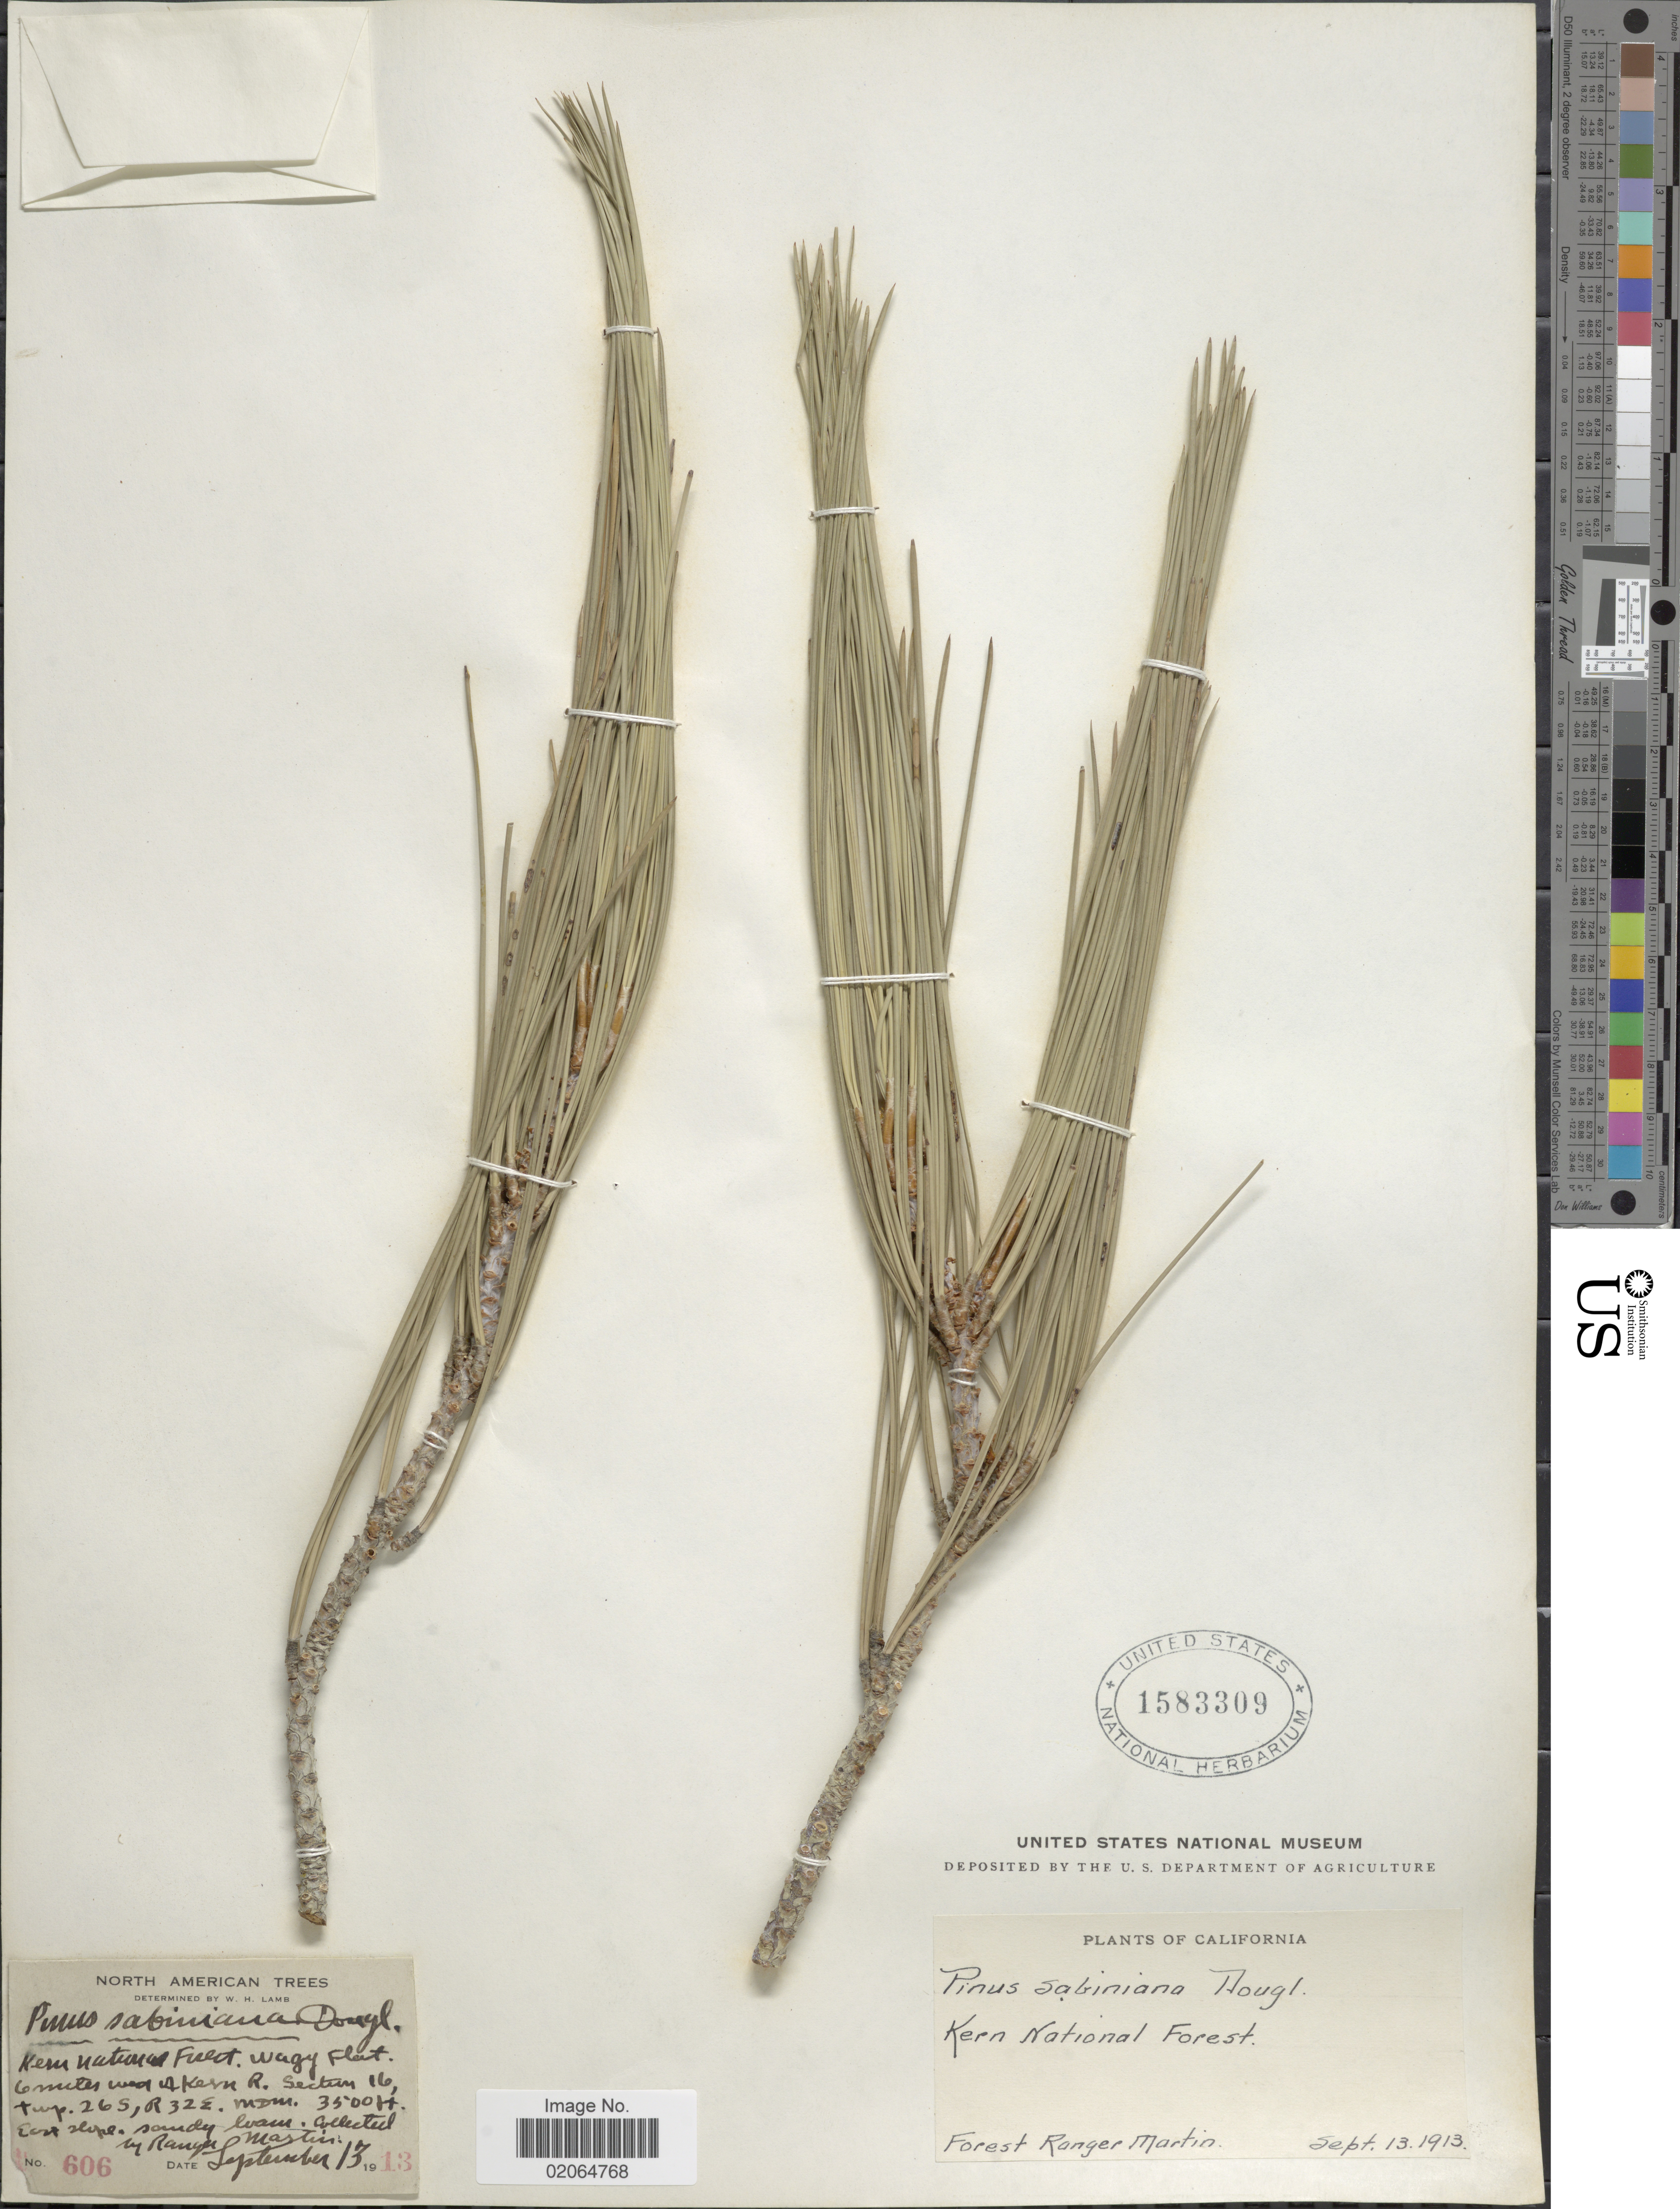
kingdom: Plantae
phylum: Tracheophyta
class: Pinopsida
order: Pinales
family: Pinaceae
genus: Pinus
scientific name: Pinus sabiniana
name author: Douglas ex D. Don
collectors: F. R. Martin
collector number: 606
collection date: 1913-09-13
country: United States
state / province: California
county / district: Kern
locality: Kern National Forest., 6 miles west of Kern R. Section 16, twp. 26 S, R 32 E. MDM.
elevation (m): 1067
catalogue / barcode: US 1583309